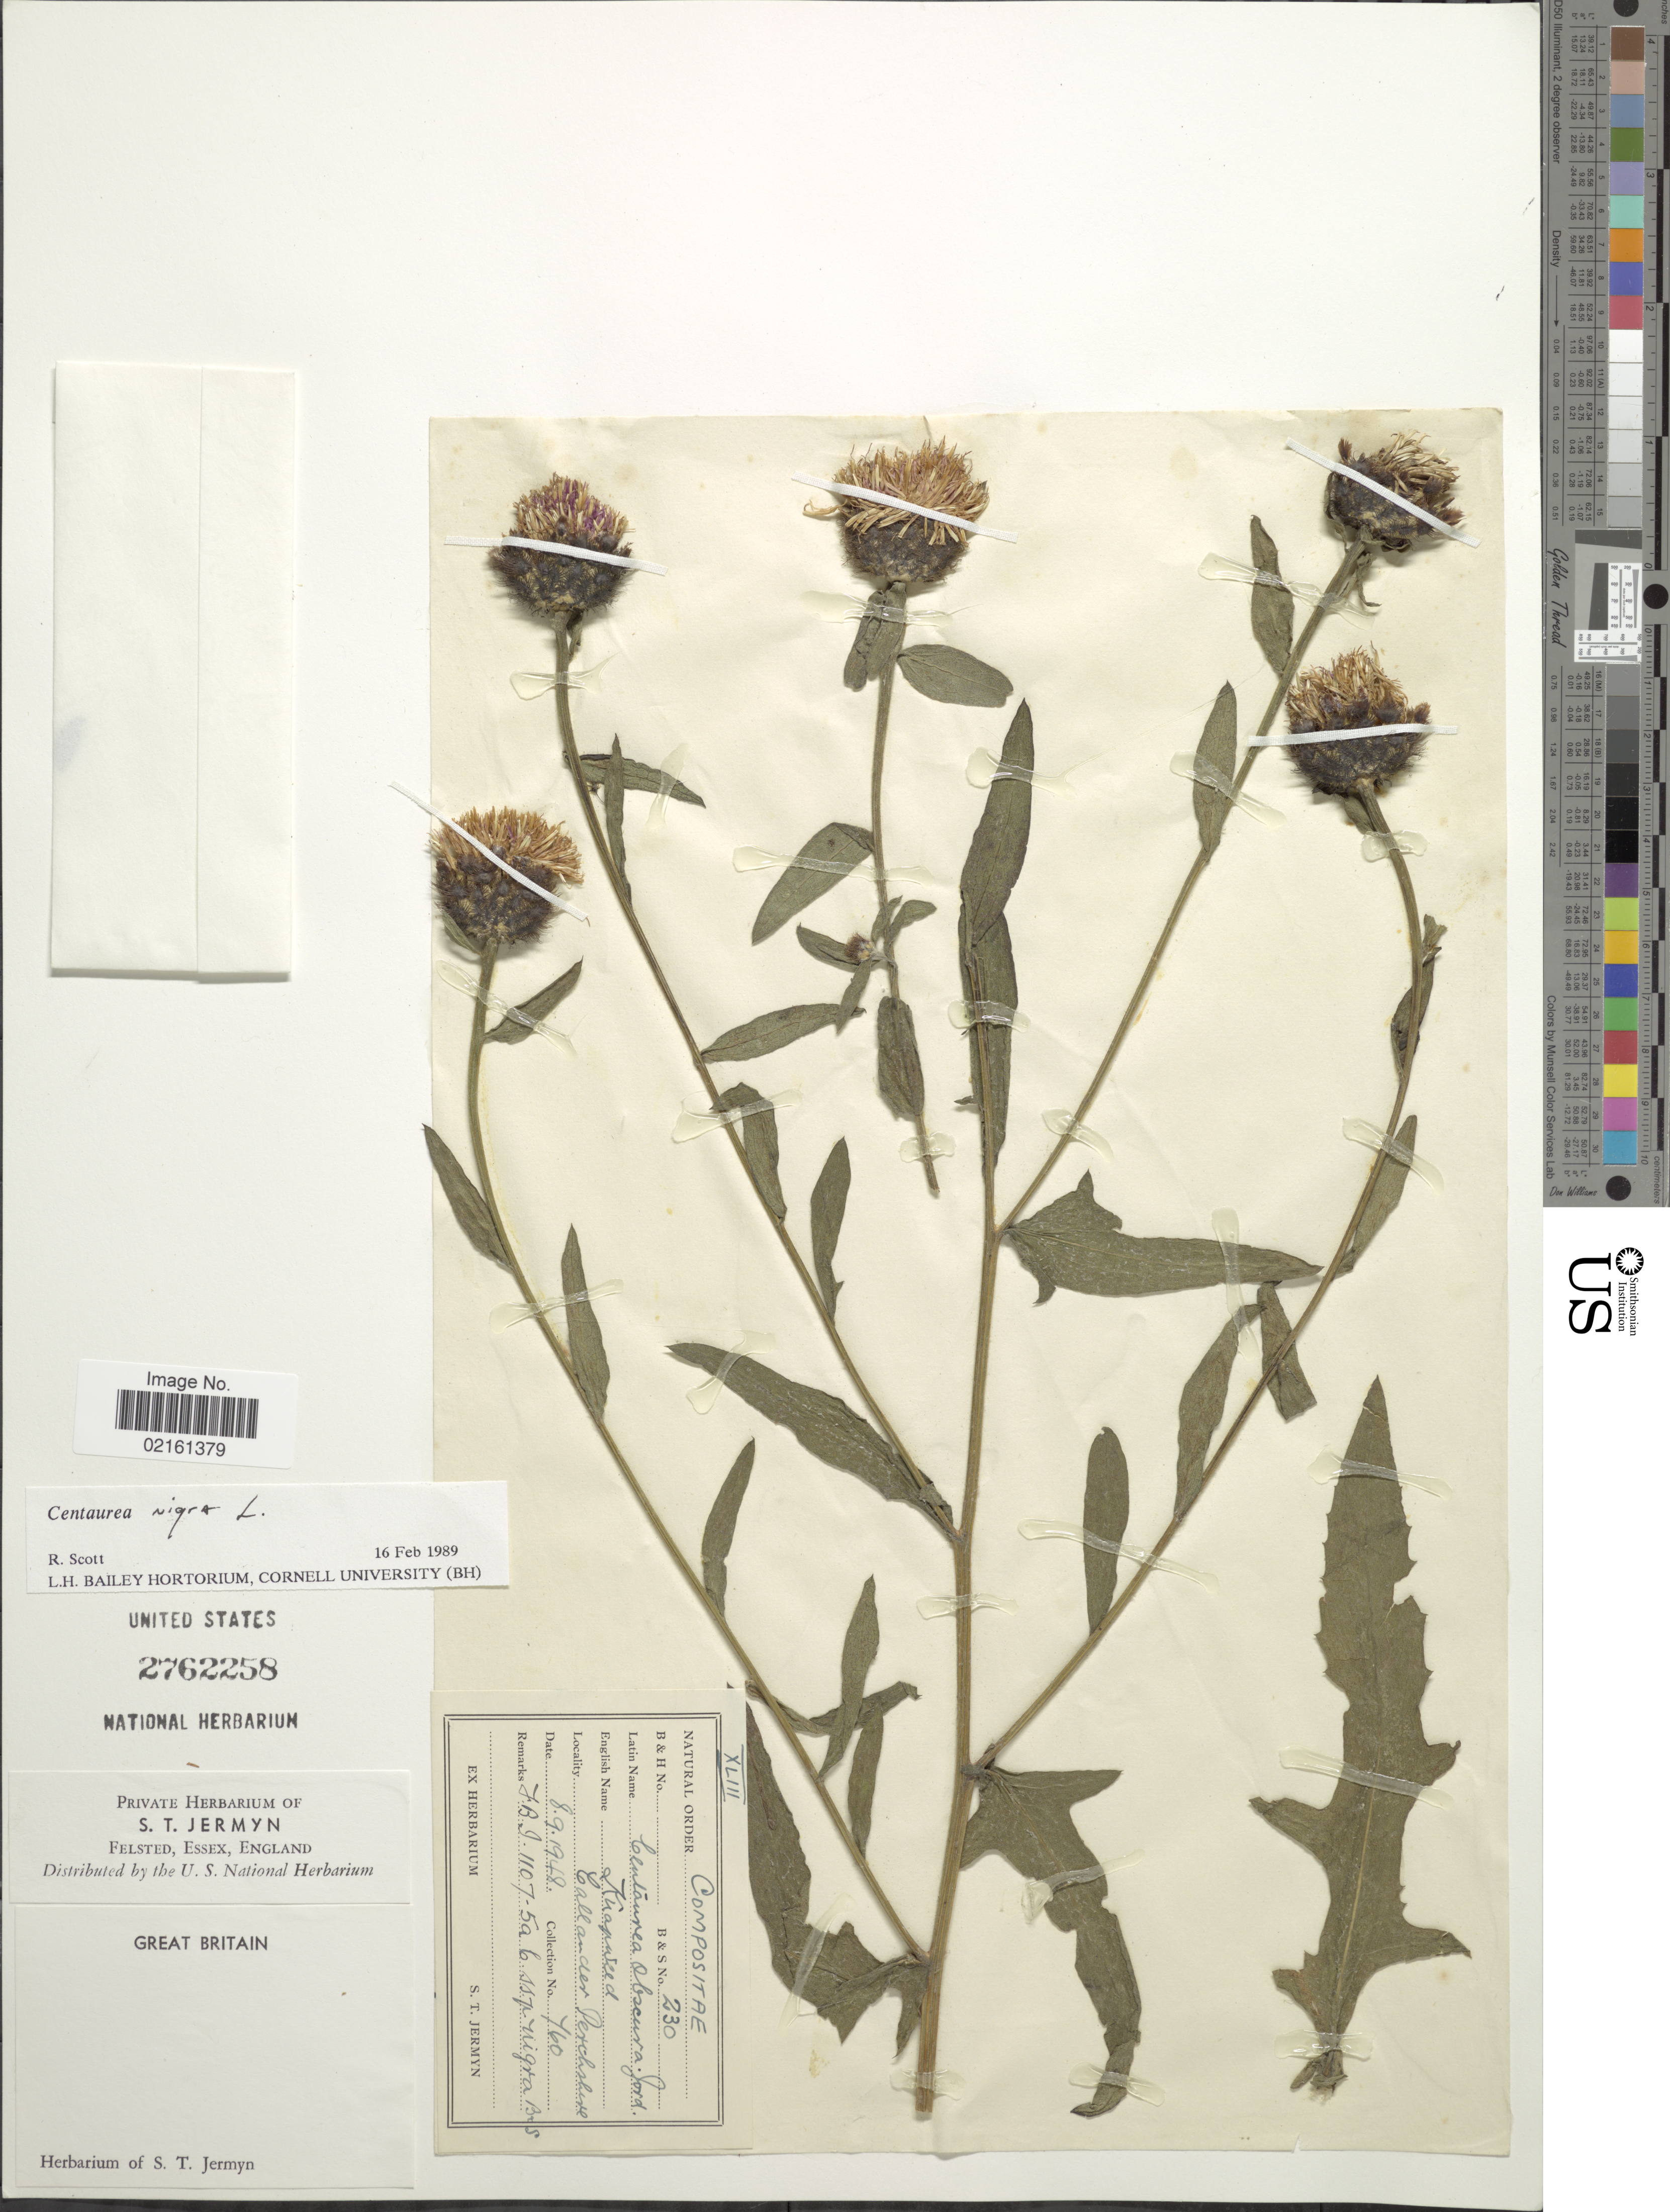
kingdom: Plantae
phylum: Tracheophyta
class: Magnoliopsida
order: Asterales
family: Asteraceae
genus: Centaurea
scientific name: Centaurea nigra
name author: L.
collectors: ex herb. S. T. Jermyn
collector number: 760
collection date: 1948-09-08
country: United Kingdom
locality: Callander Perthshire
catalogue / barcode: US 2762258